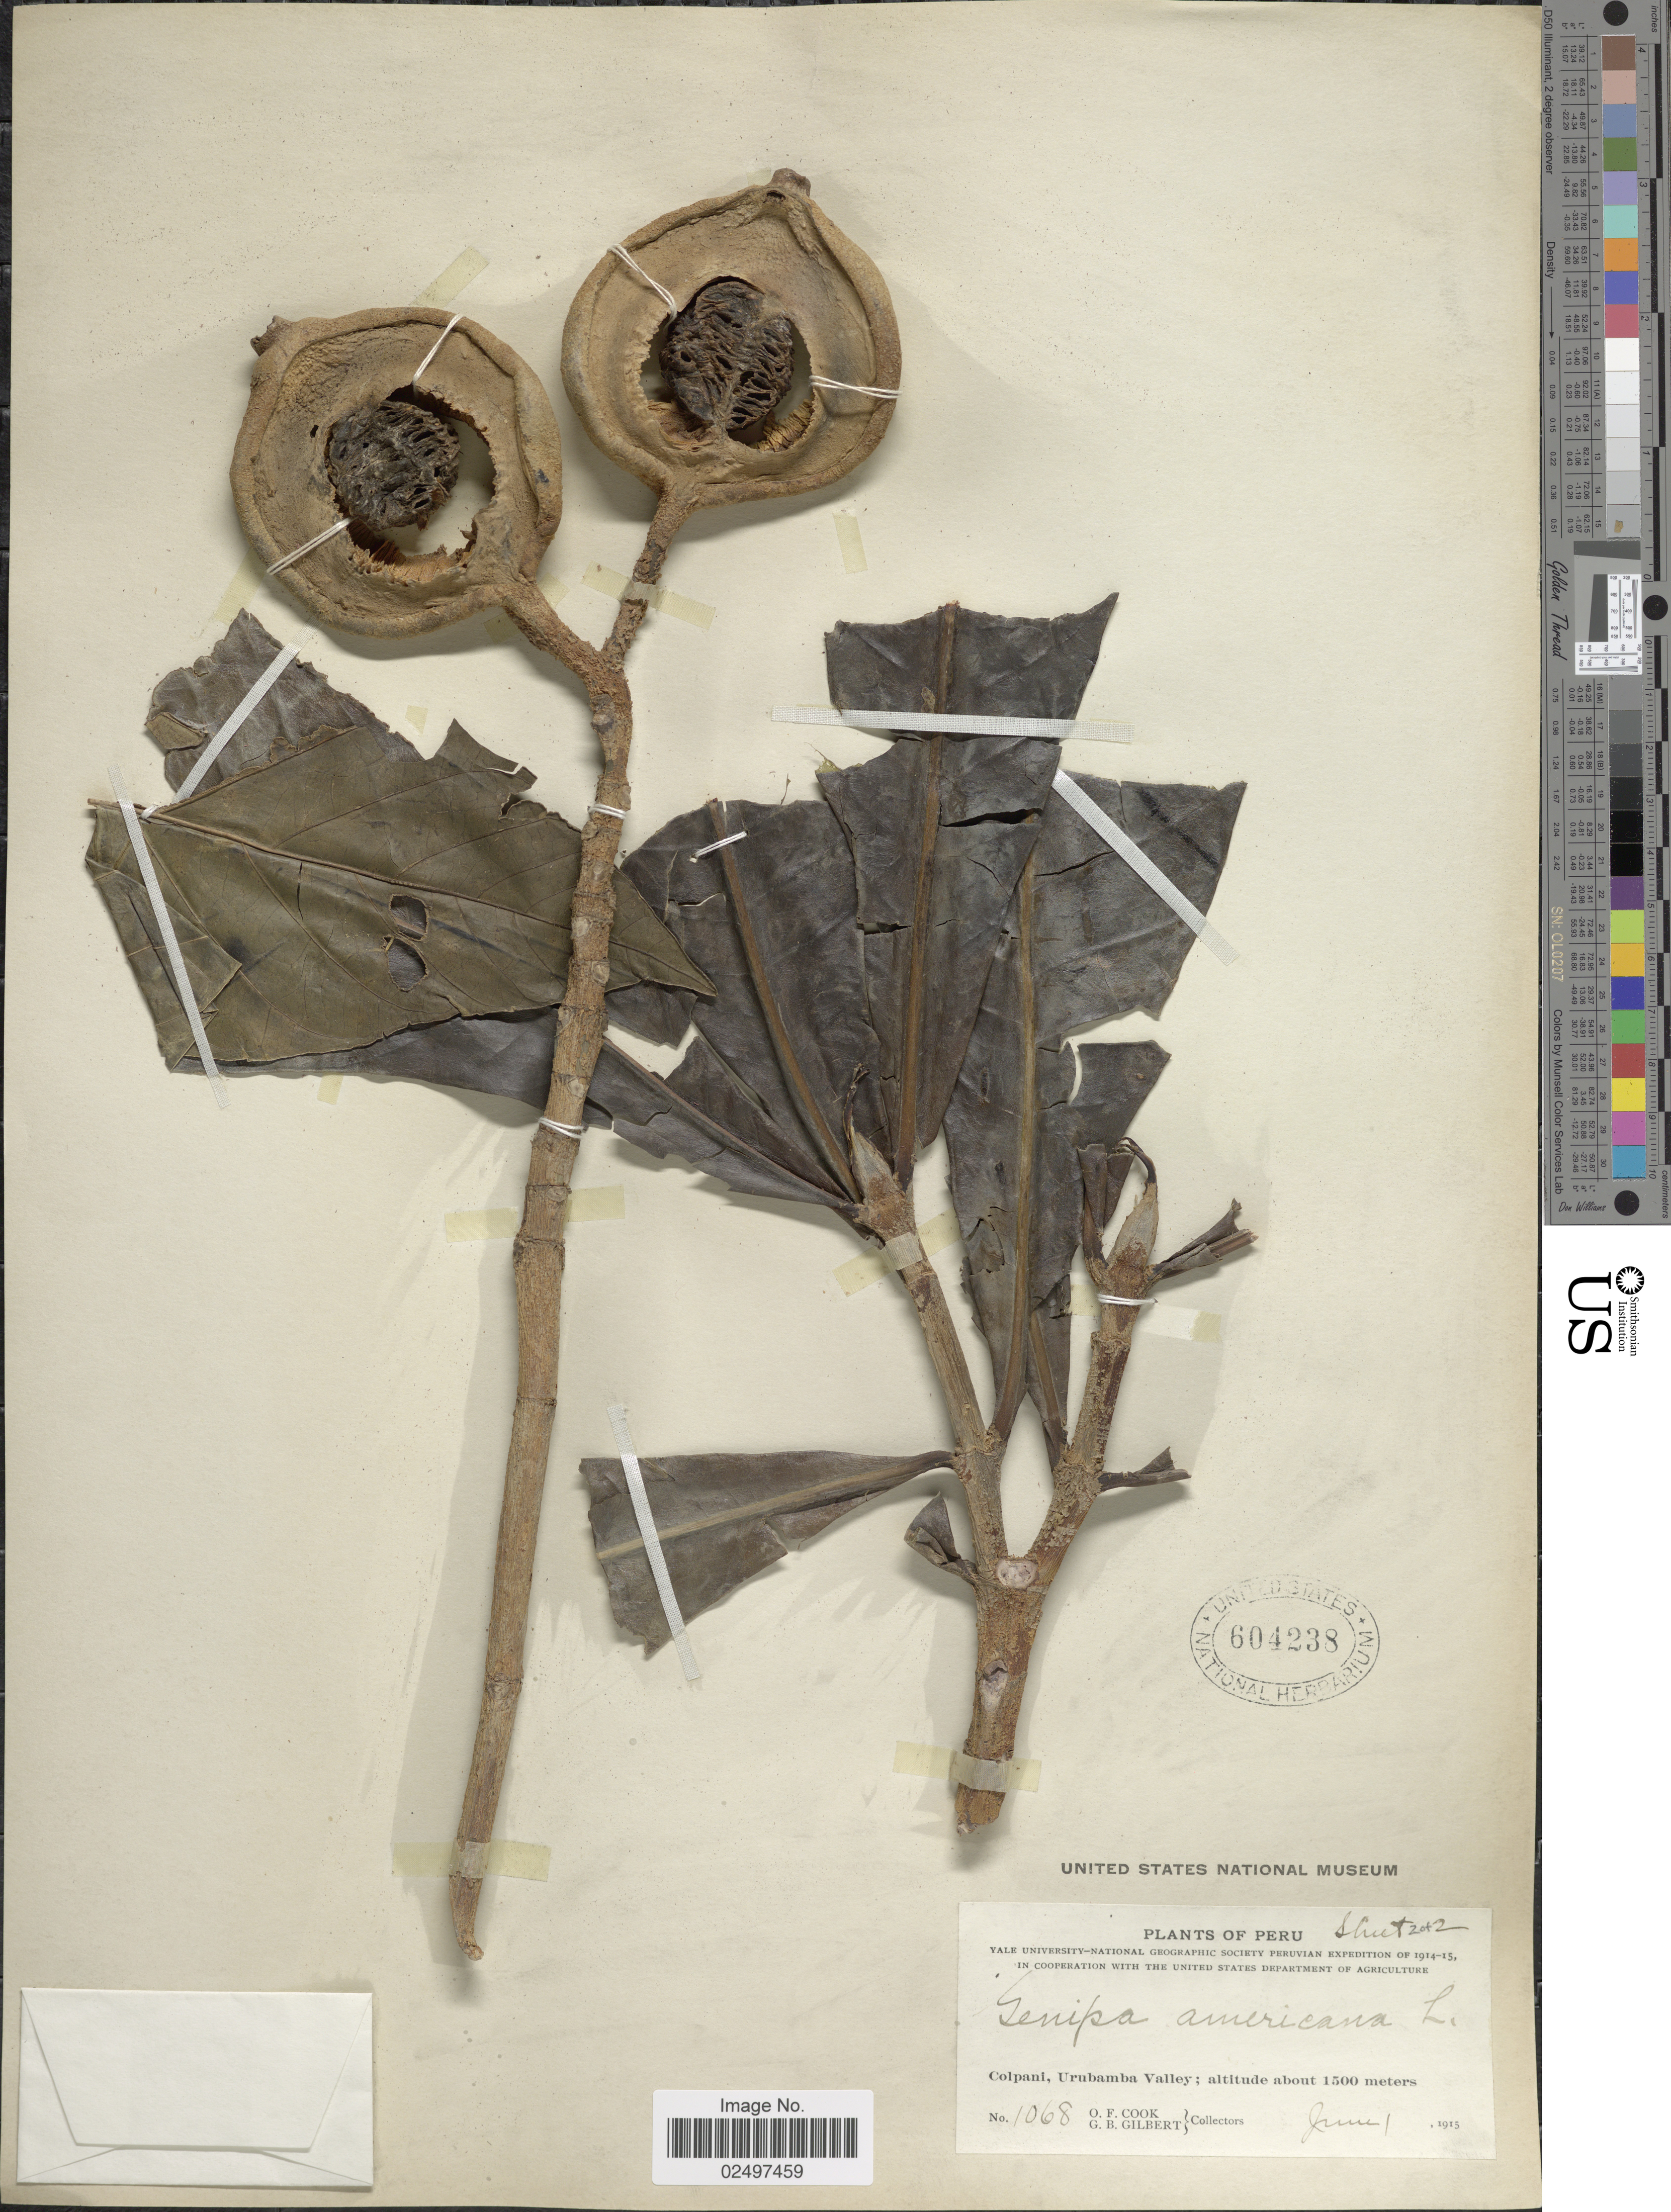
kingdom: Plantae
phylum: Tracheophyta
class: Magnoliopsida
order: Gentianales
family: Rubiaceae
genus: Genipa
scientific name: Genipa americana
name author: L.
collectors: O. F. Cook & G. B. Gilbert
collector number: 1068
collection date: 1915-06-01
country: Peru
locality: Colpani, Urubamba Valley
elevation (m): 1500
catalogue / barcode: US 604238